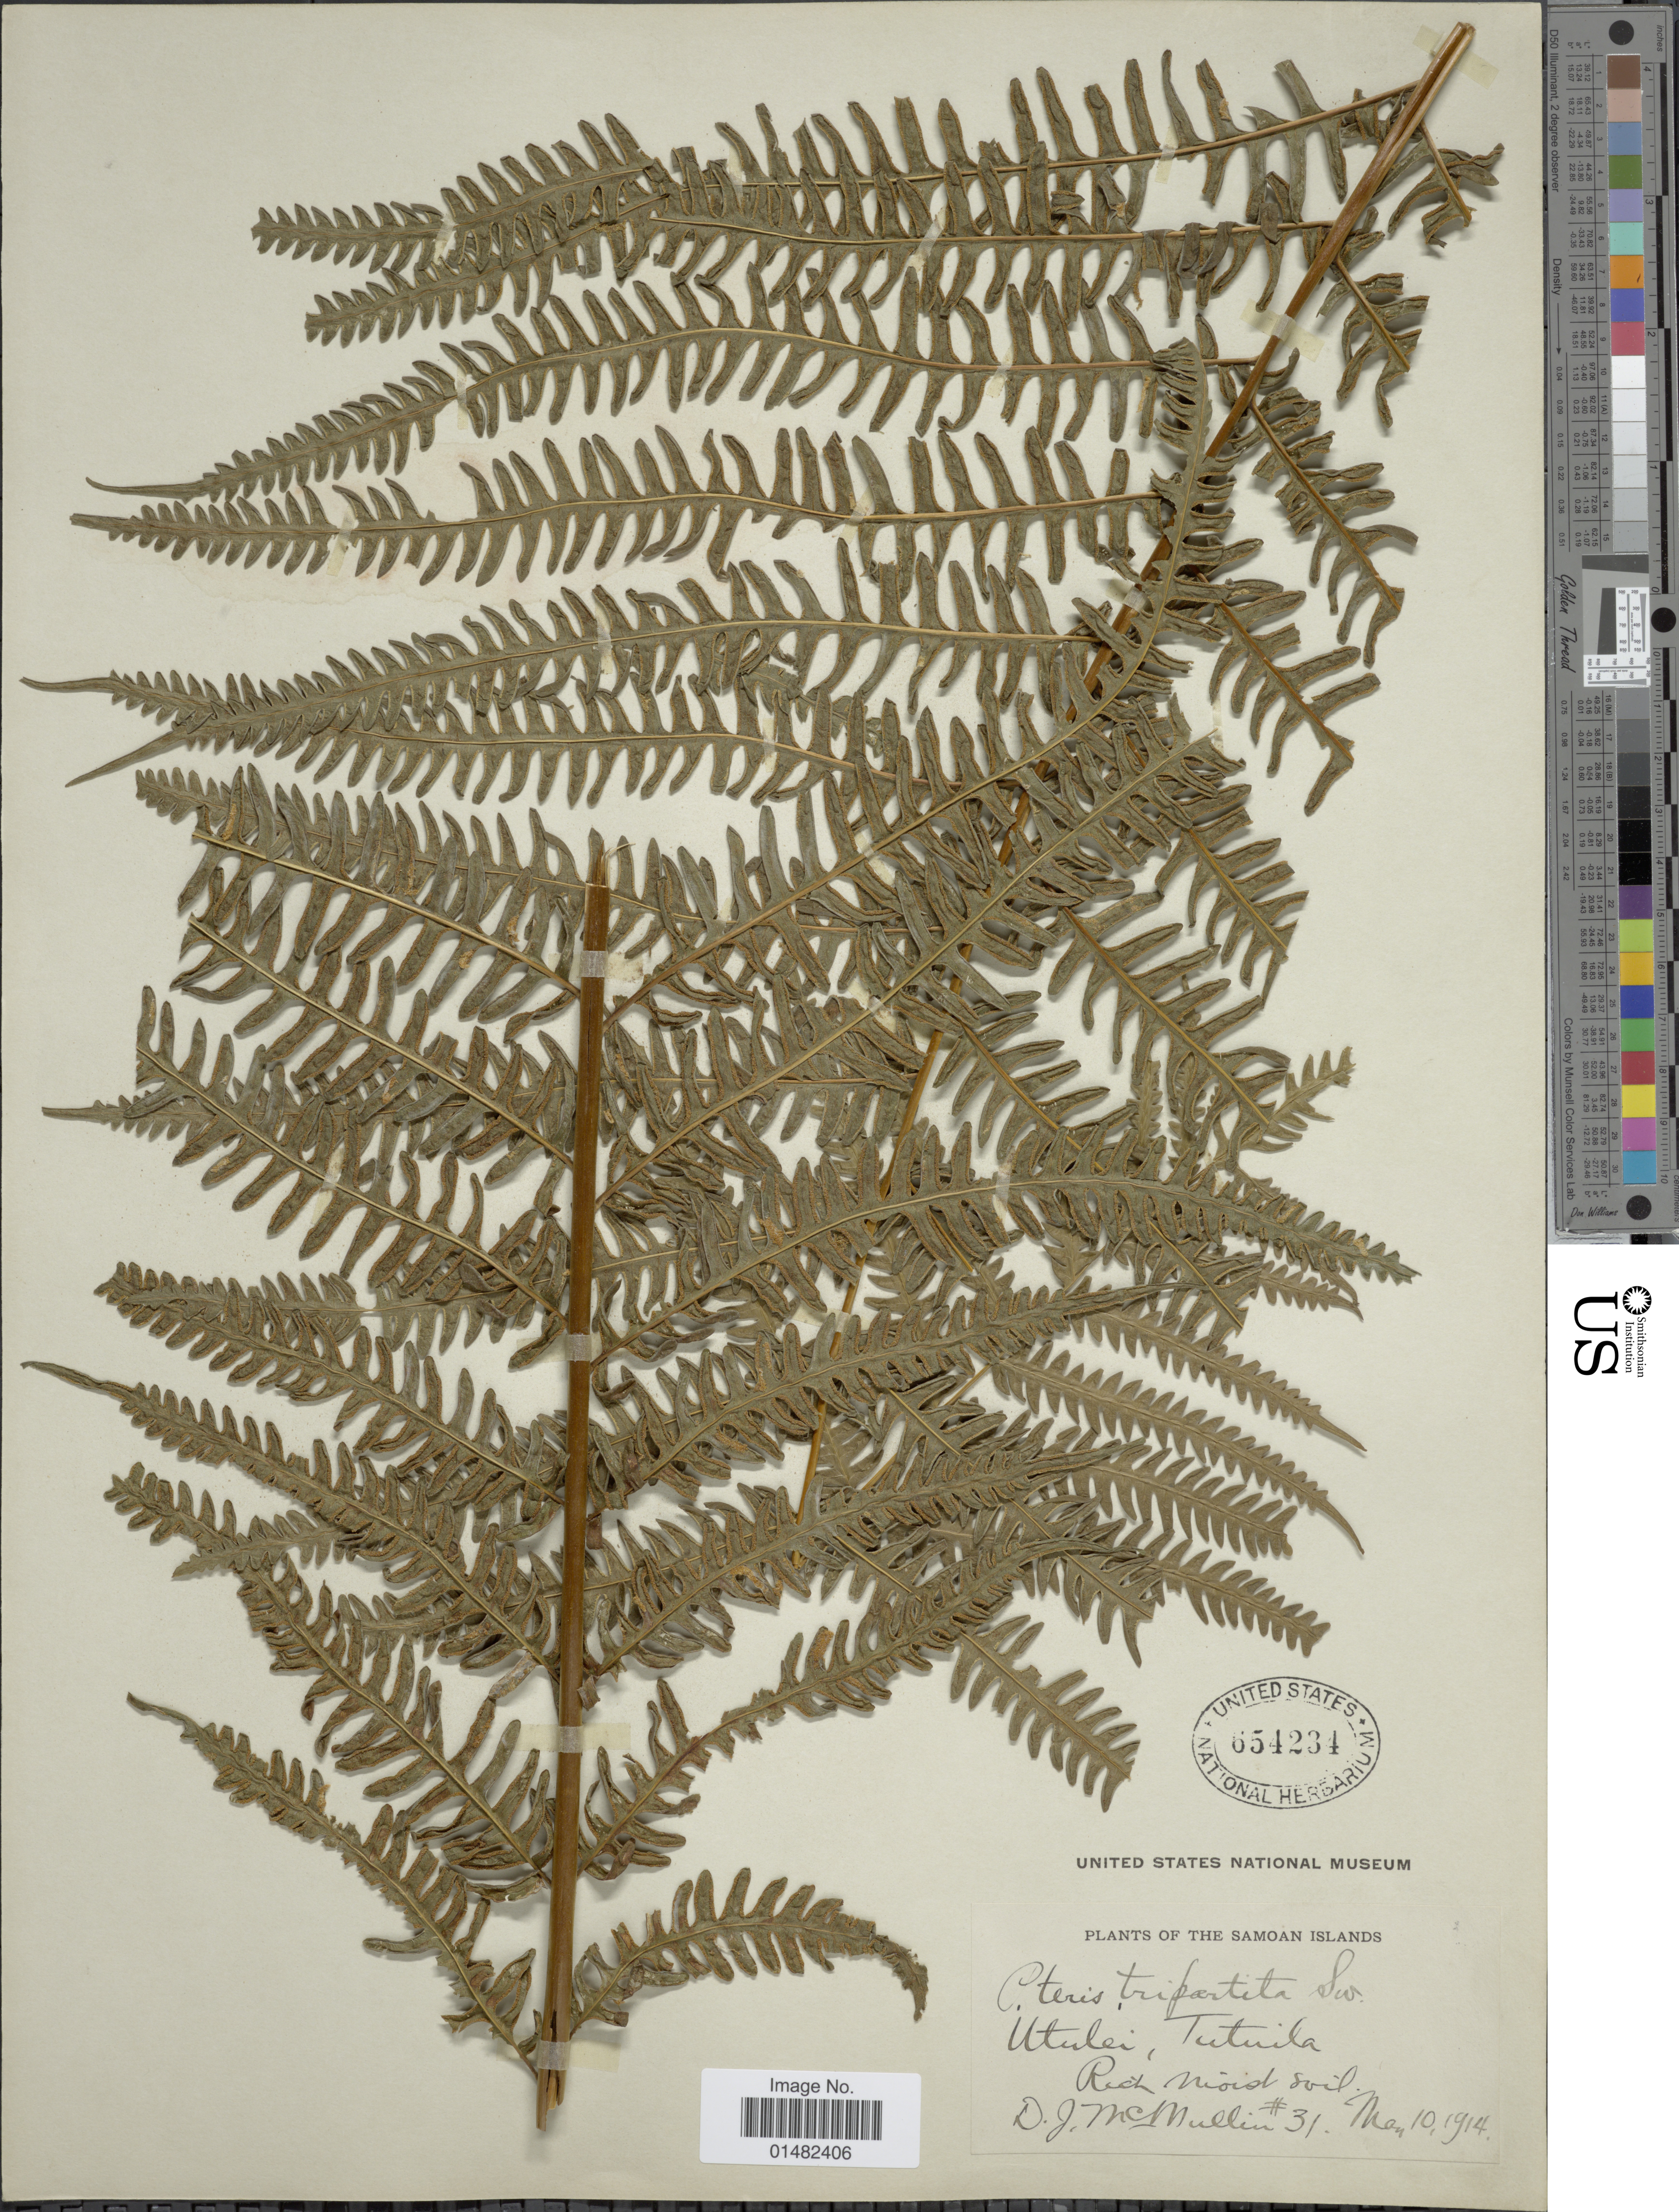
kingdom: Plantae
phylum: Tracheophyta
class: Polypodiopsida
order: Polypodiales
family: Pteridaceae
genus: Pteris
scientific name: Pteris tripartita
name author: Sw.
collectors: D. McMullin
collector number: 31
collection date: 1914-05-10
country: American Samoa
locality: Utulei, Tutuila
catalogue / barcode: US 654234